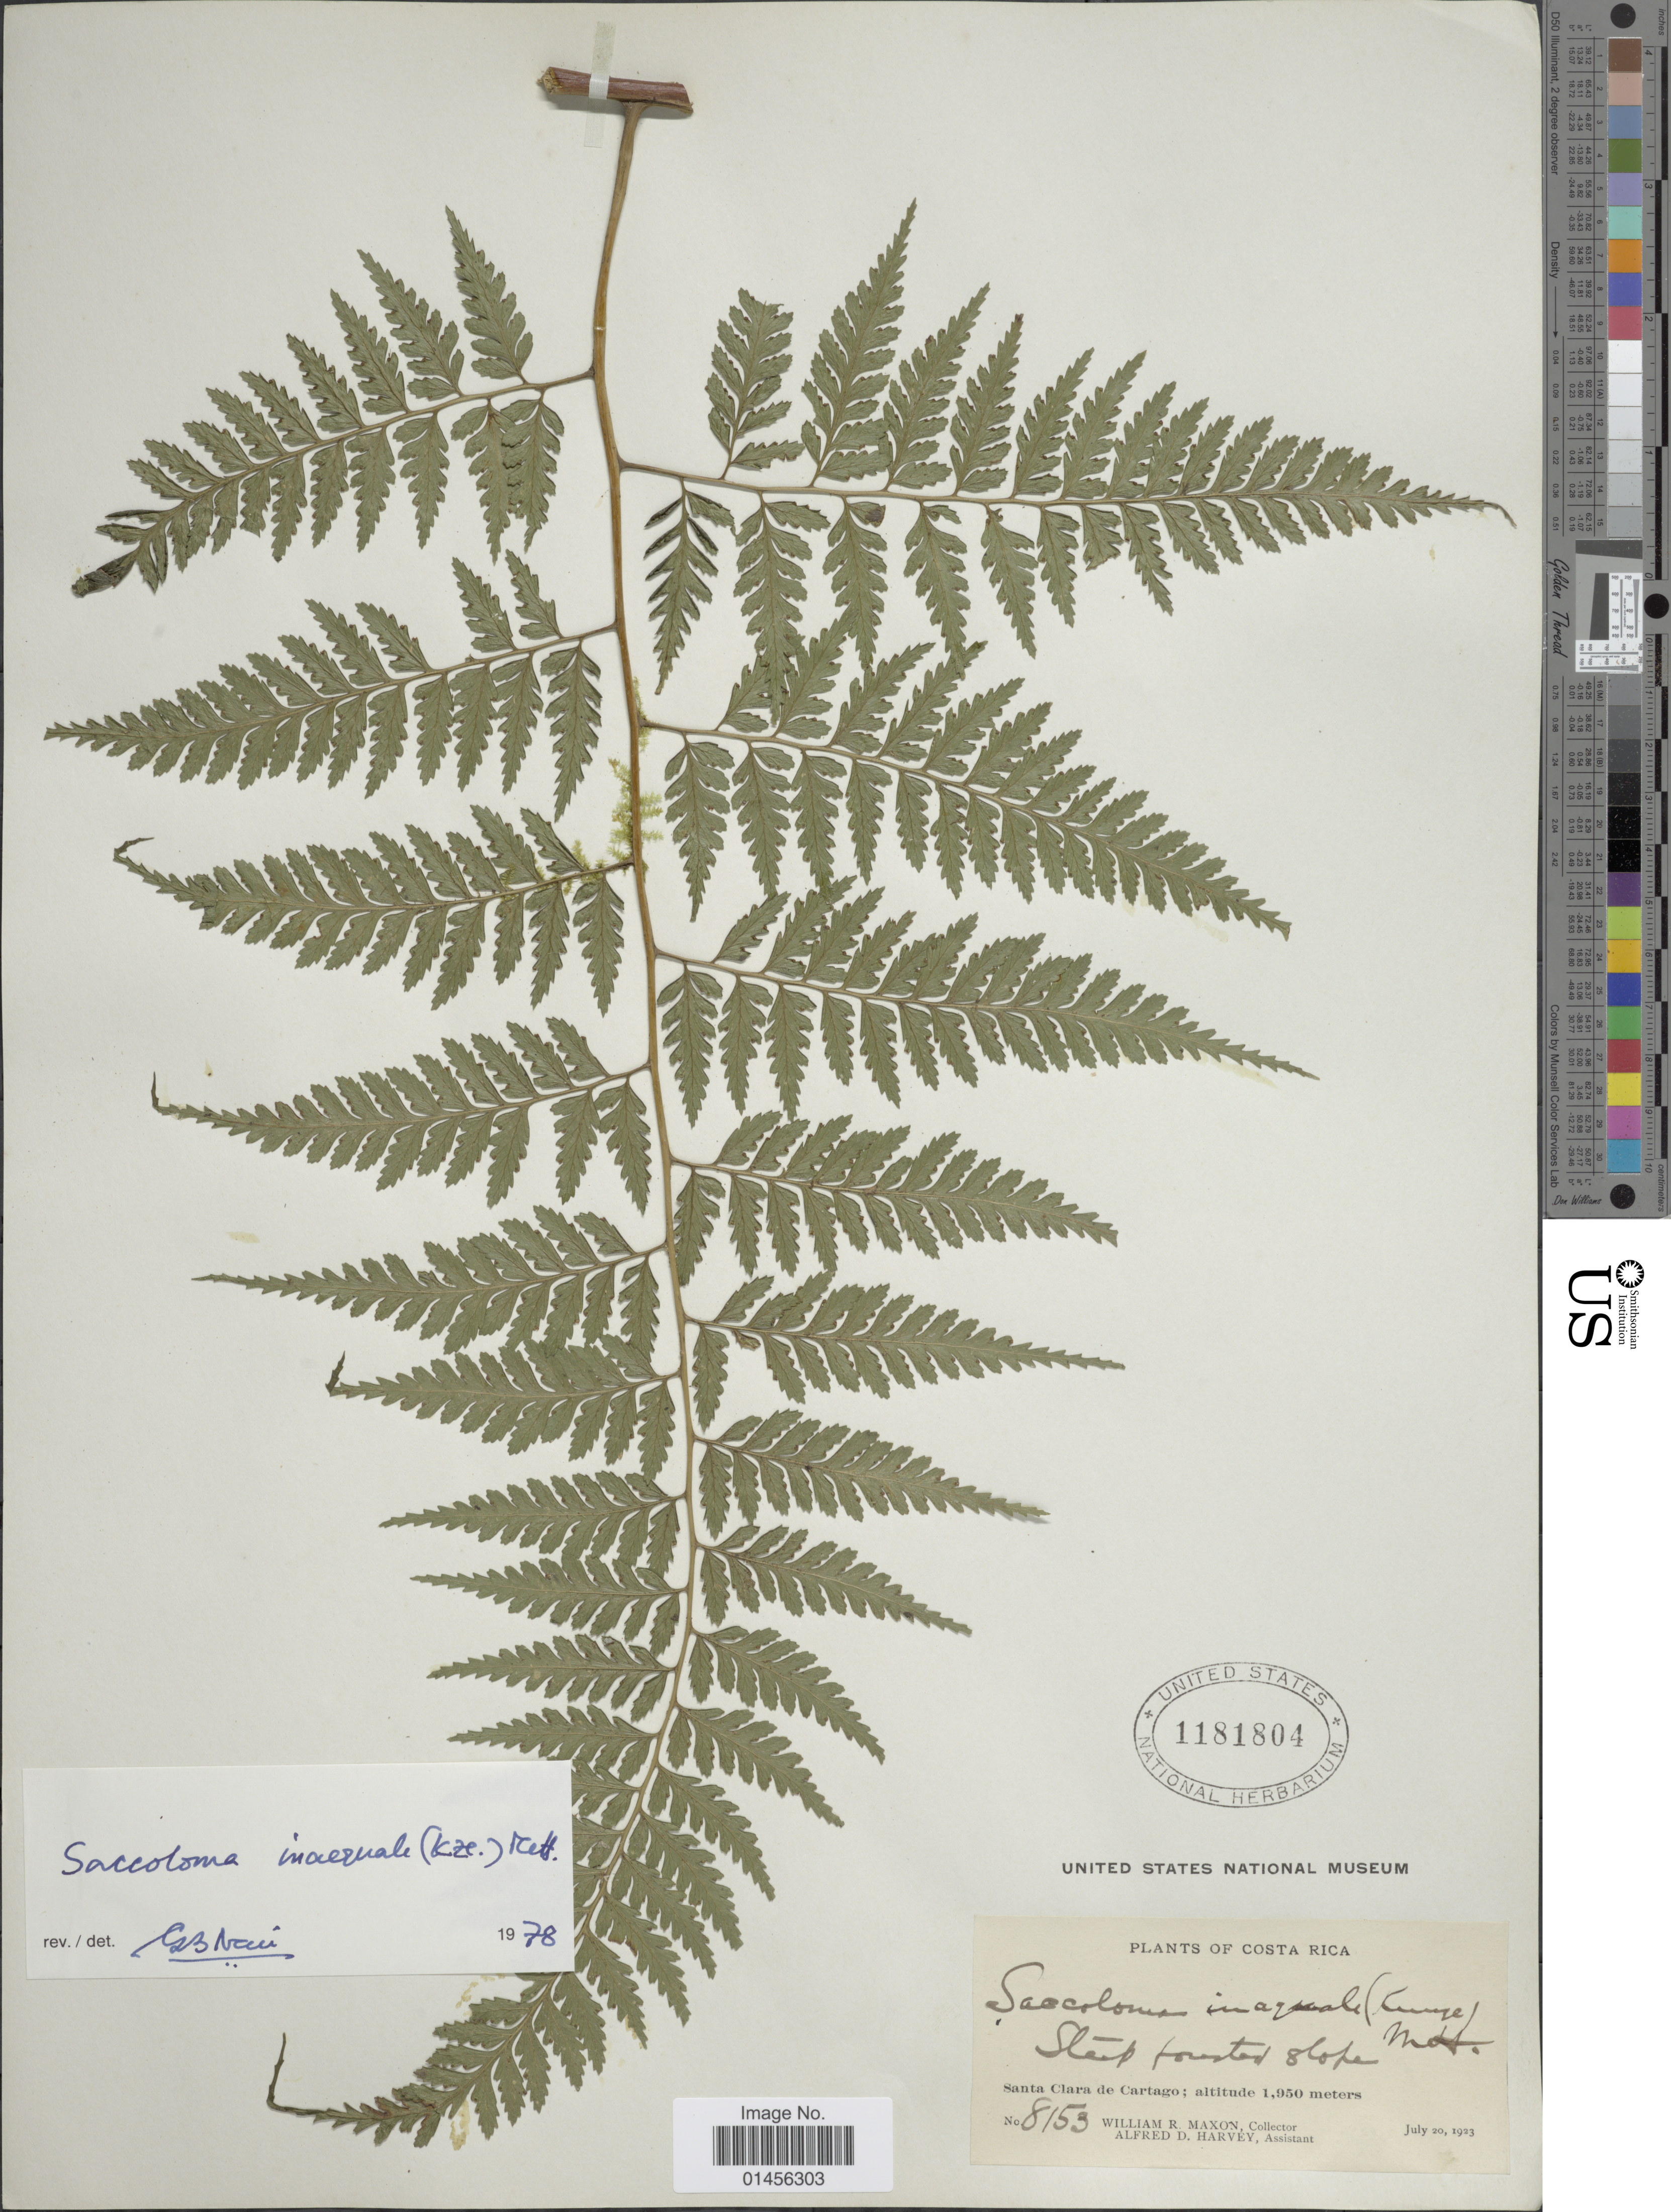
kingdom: Plantae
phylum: Tracheophyta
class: Polypodiopsida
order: Polypodiales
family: Saccolomataceae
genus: Saccoloma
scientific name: Saccoloma inaequale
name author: (Kunze) Mett.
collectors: W. R. Maxon & A. D. Harvey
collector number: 8153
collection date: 1923-07-20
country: Costa Rica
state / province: Cartago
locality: Santa Clara de Cartago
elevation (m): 1950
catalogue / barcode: US 1181804